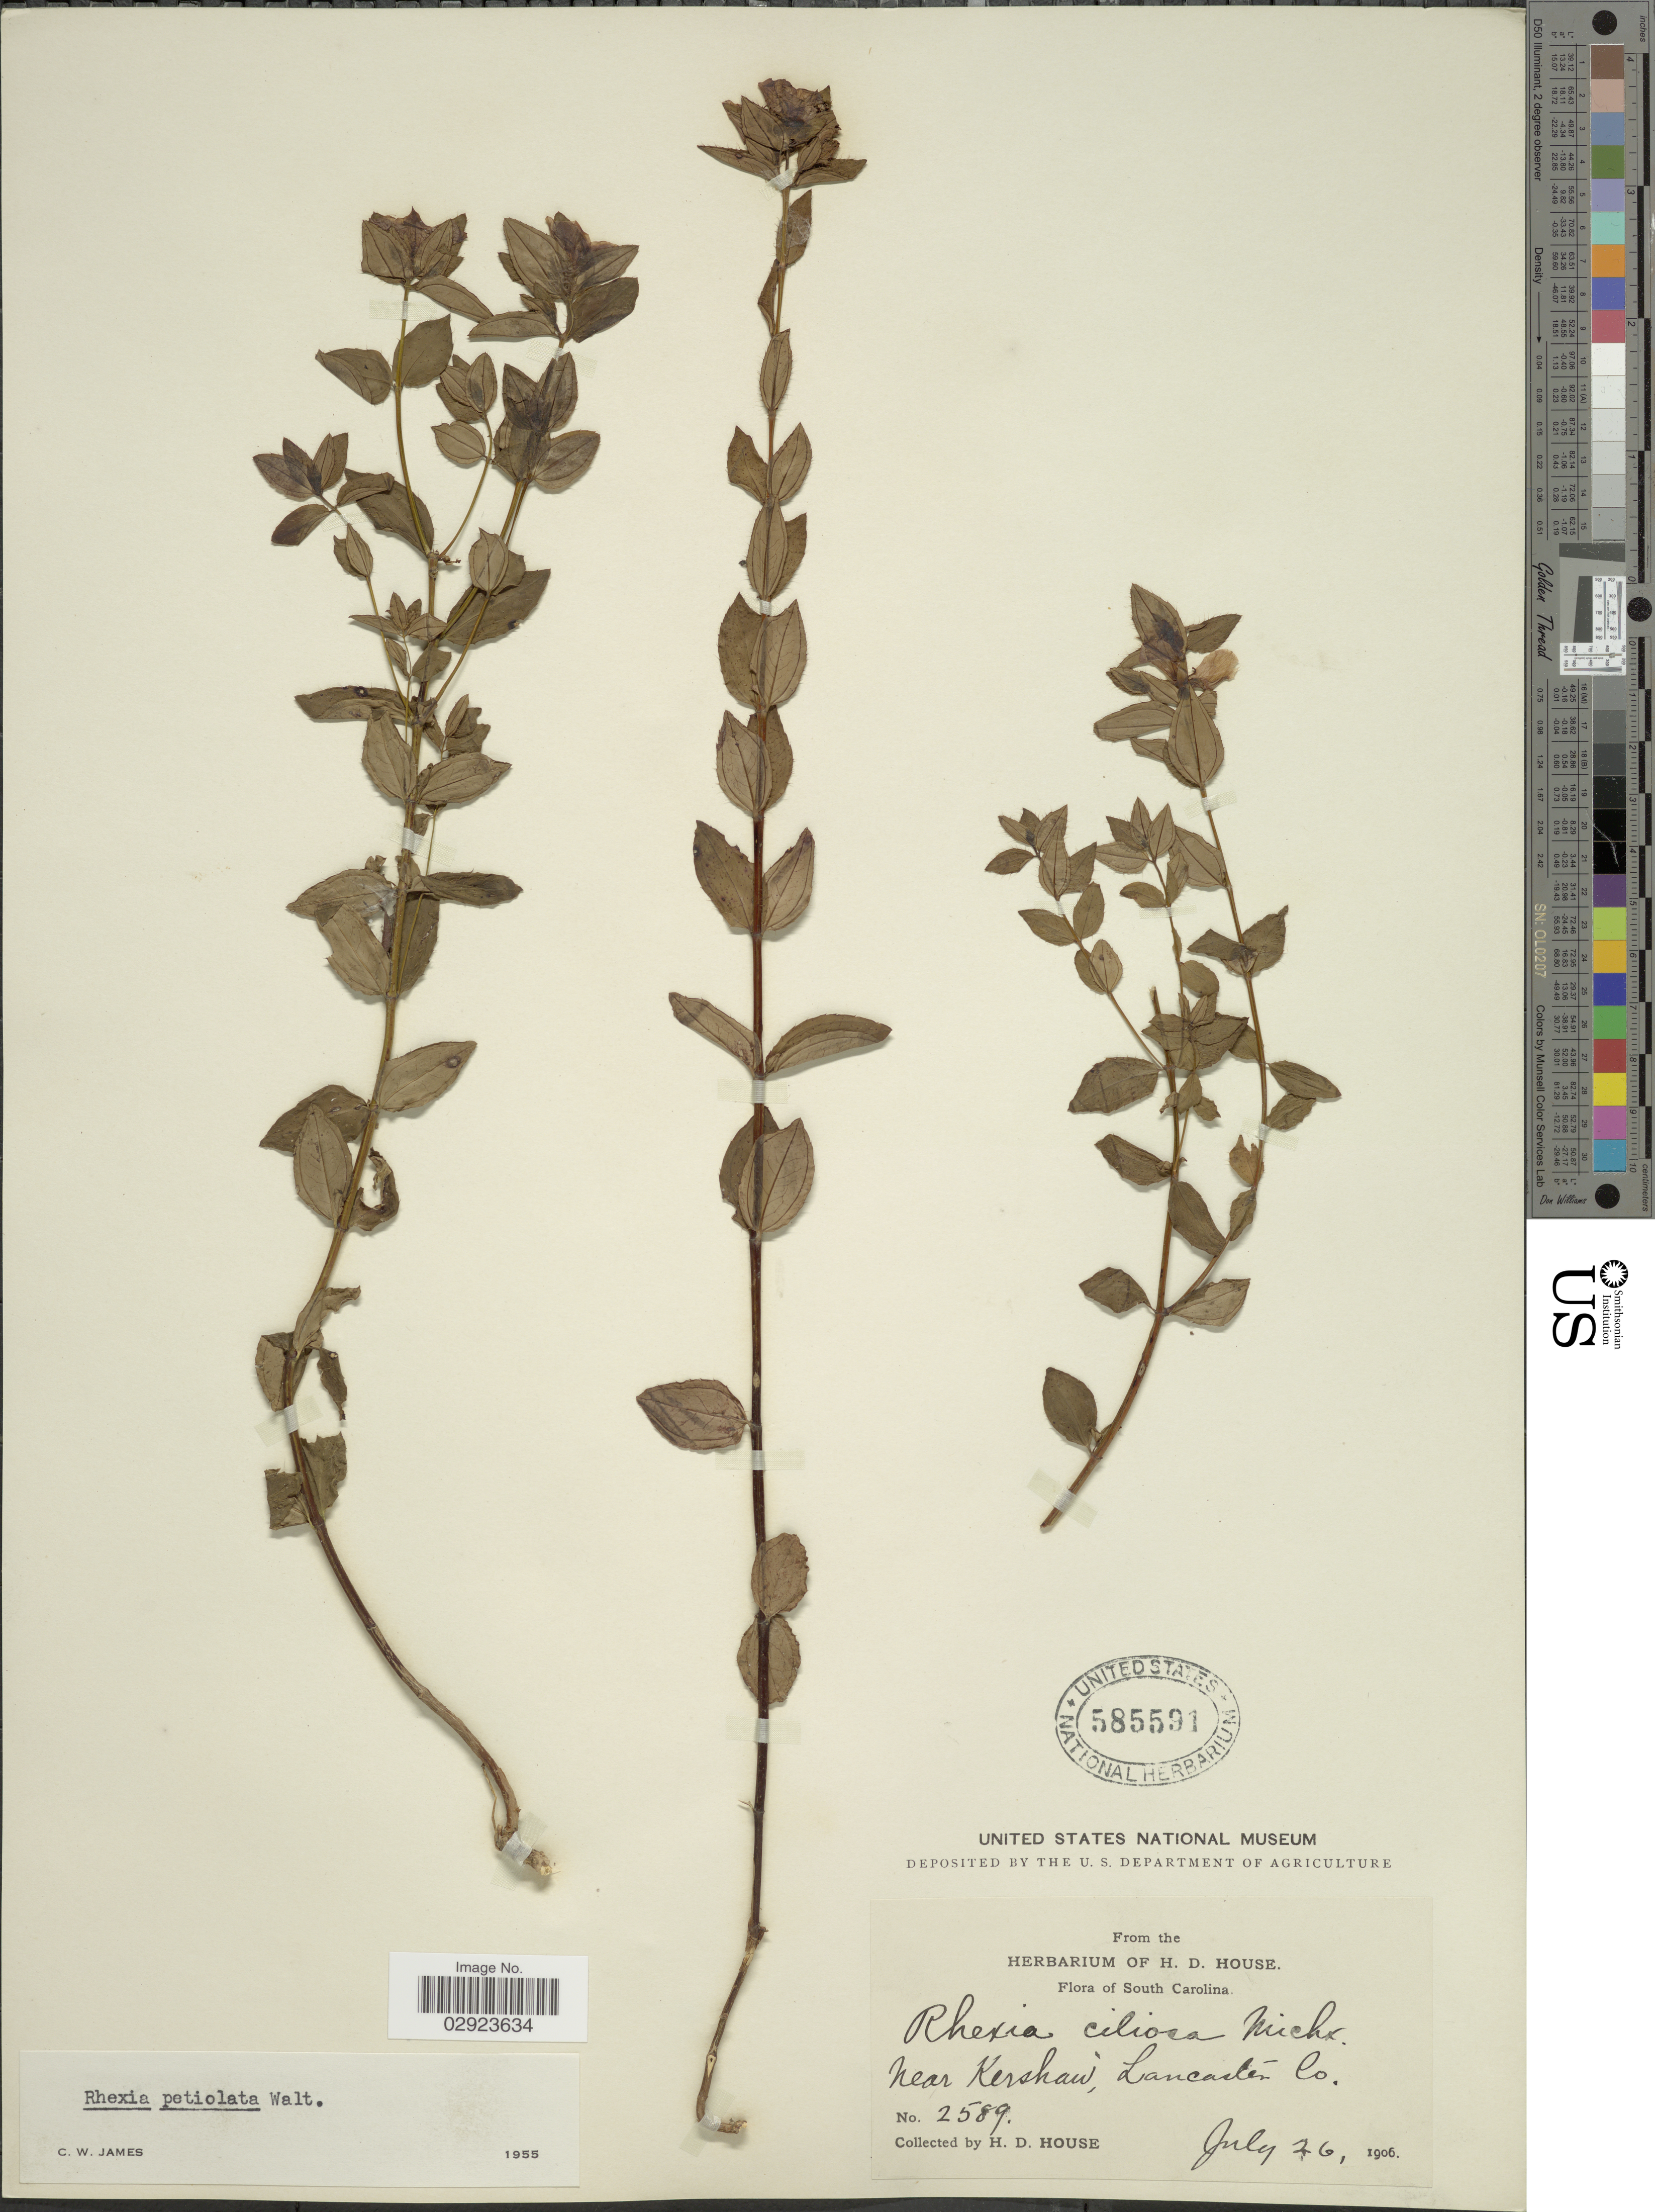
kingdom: Plantae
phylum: Tracheophyta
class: Magnoliopsida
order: Myrtales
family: Melastomataceae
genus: Rhexia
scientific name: Rhexia petiolata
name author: Walter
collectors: H. D. House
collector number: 2589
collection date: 1906-07-26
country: United States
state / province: South Carolina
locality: Near Kershaw, Lancaster Co.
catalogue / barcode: US 585591